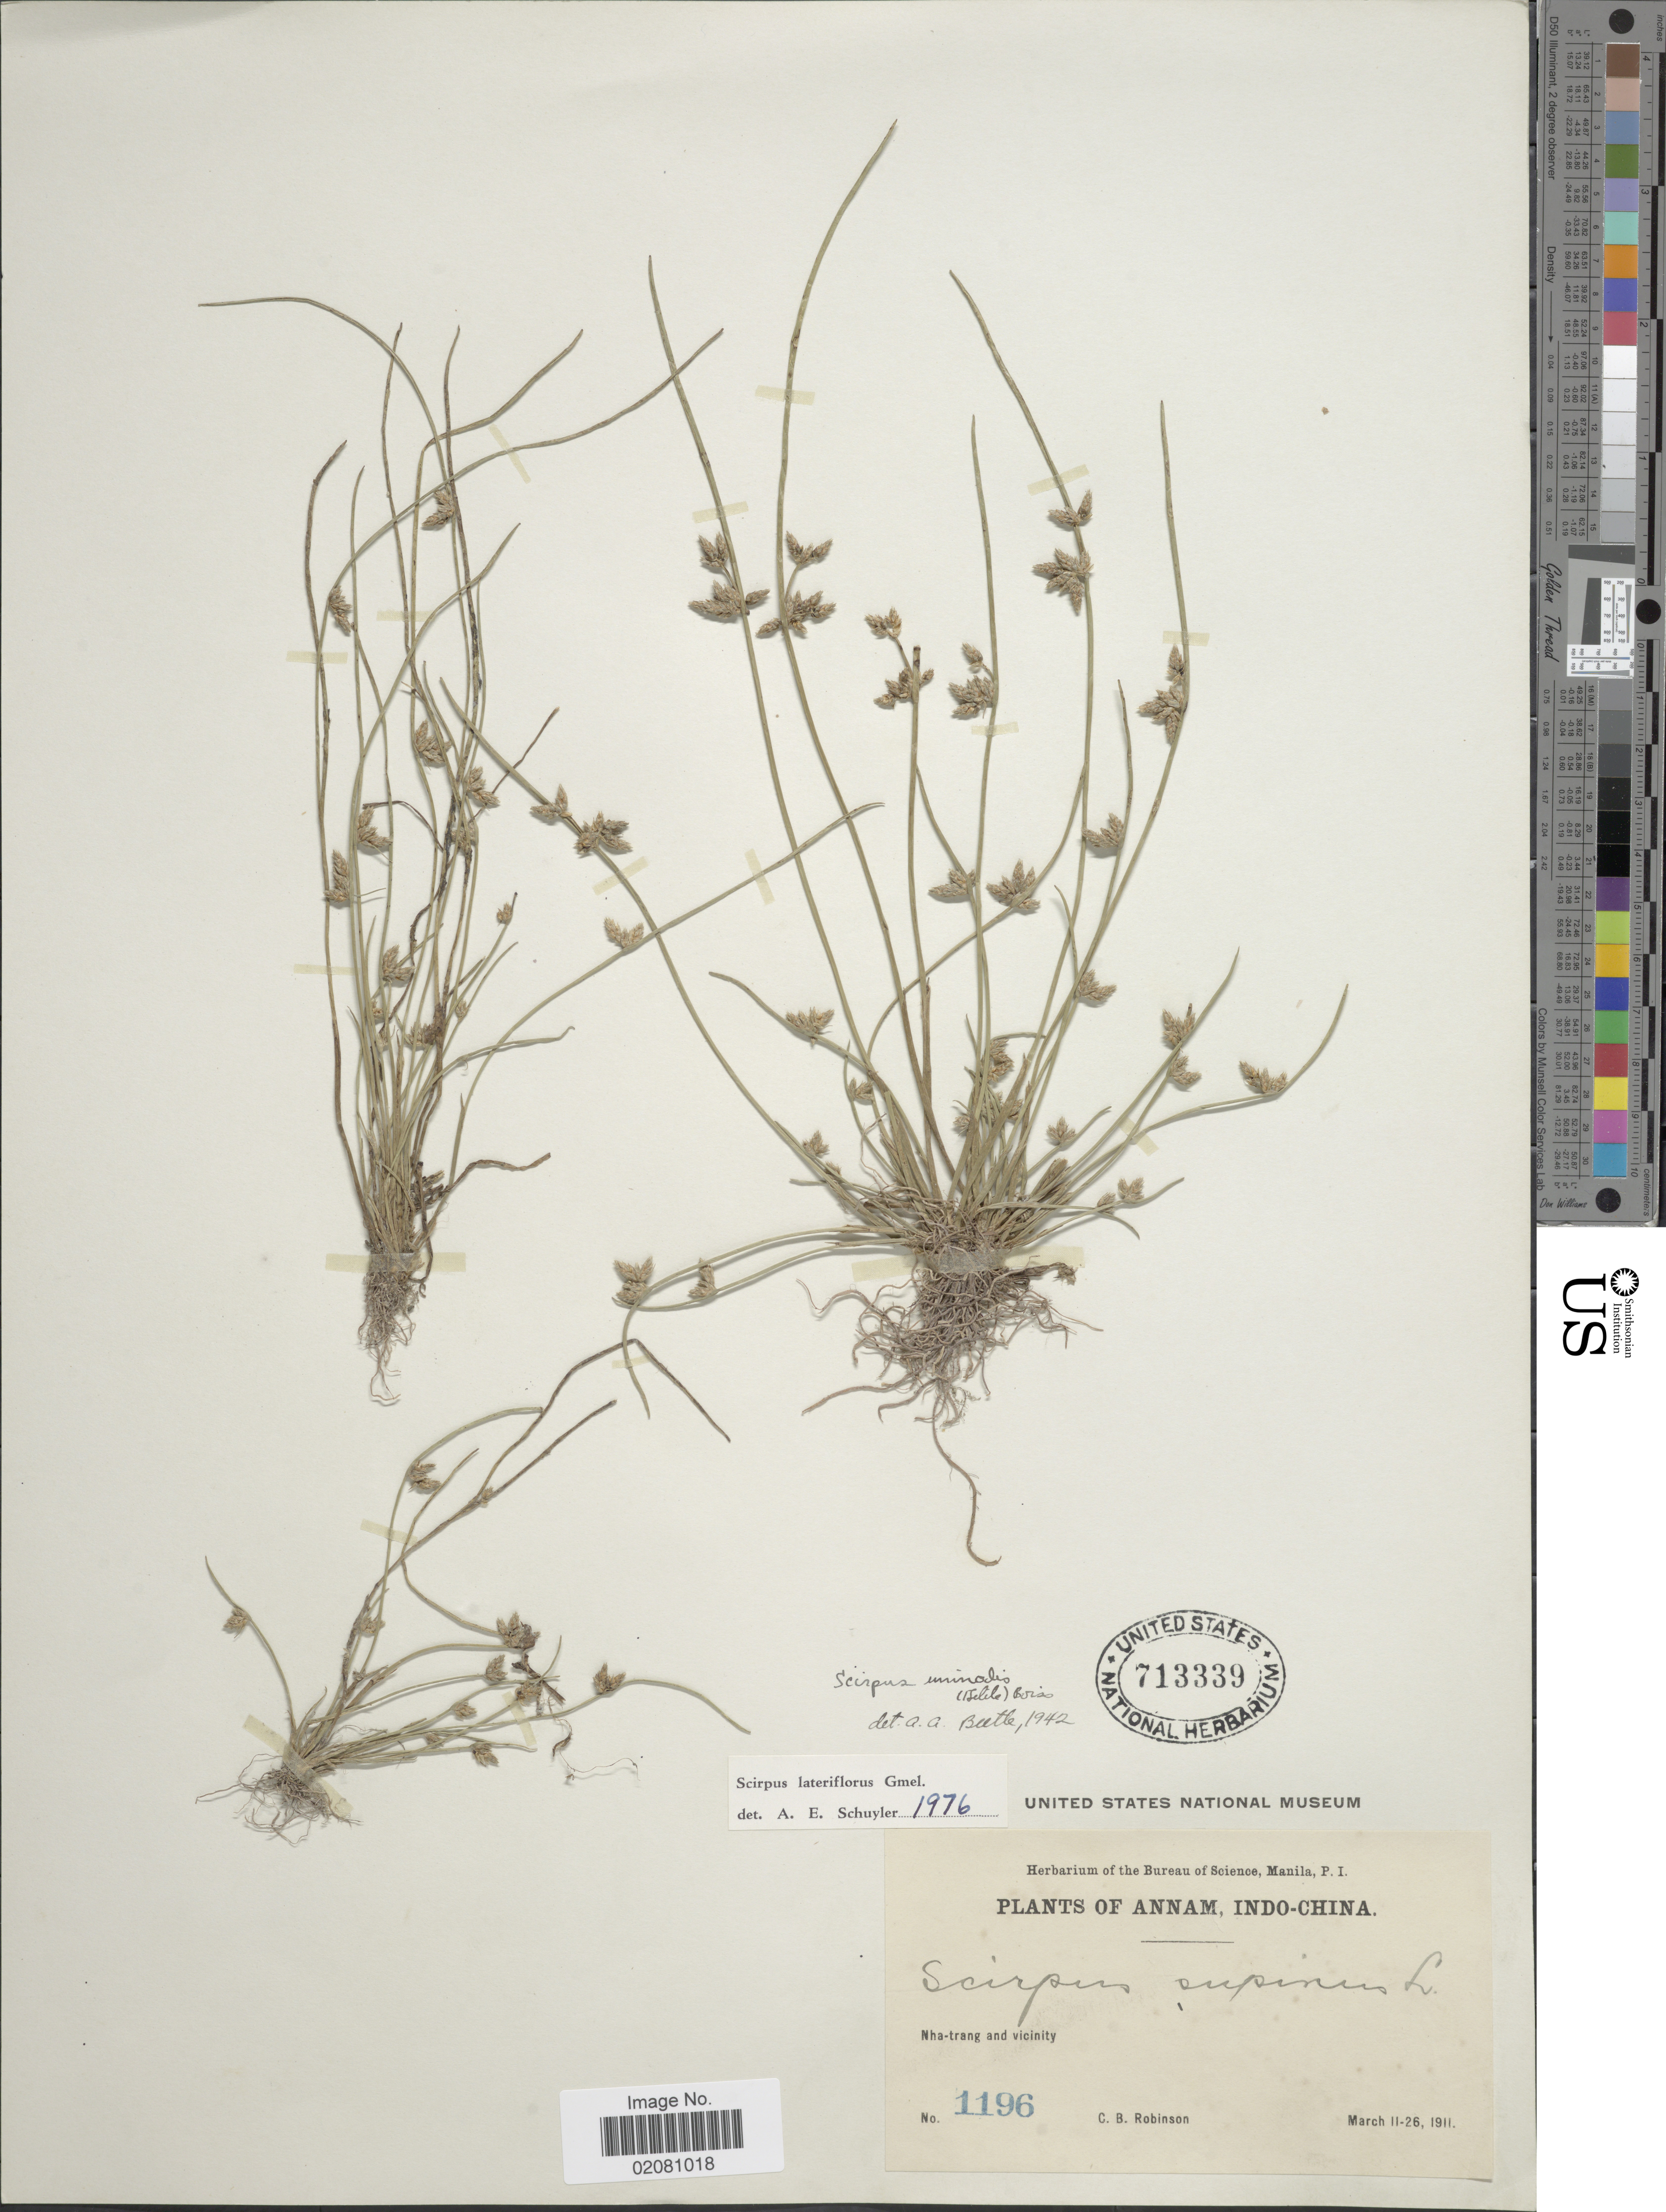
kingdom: Plantae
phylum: Tracheophyta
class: Liliopsida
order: Poales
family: Cyperaceae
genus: Schoenoplectus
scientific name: Schoenoplectus lateriflorus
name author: (J.F. Gmel.)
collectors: C. Robinson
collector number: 1196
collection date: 1911-03-11/1911-03-26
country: Vietnam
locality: Annam, Indo-China. Nha-trang and vicinity.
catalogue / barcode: US 713339